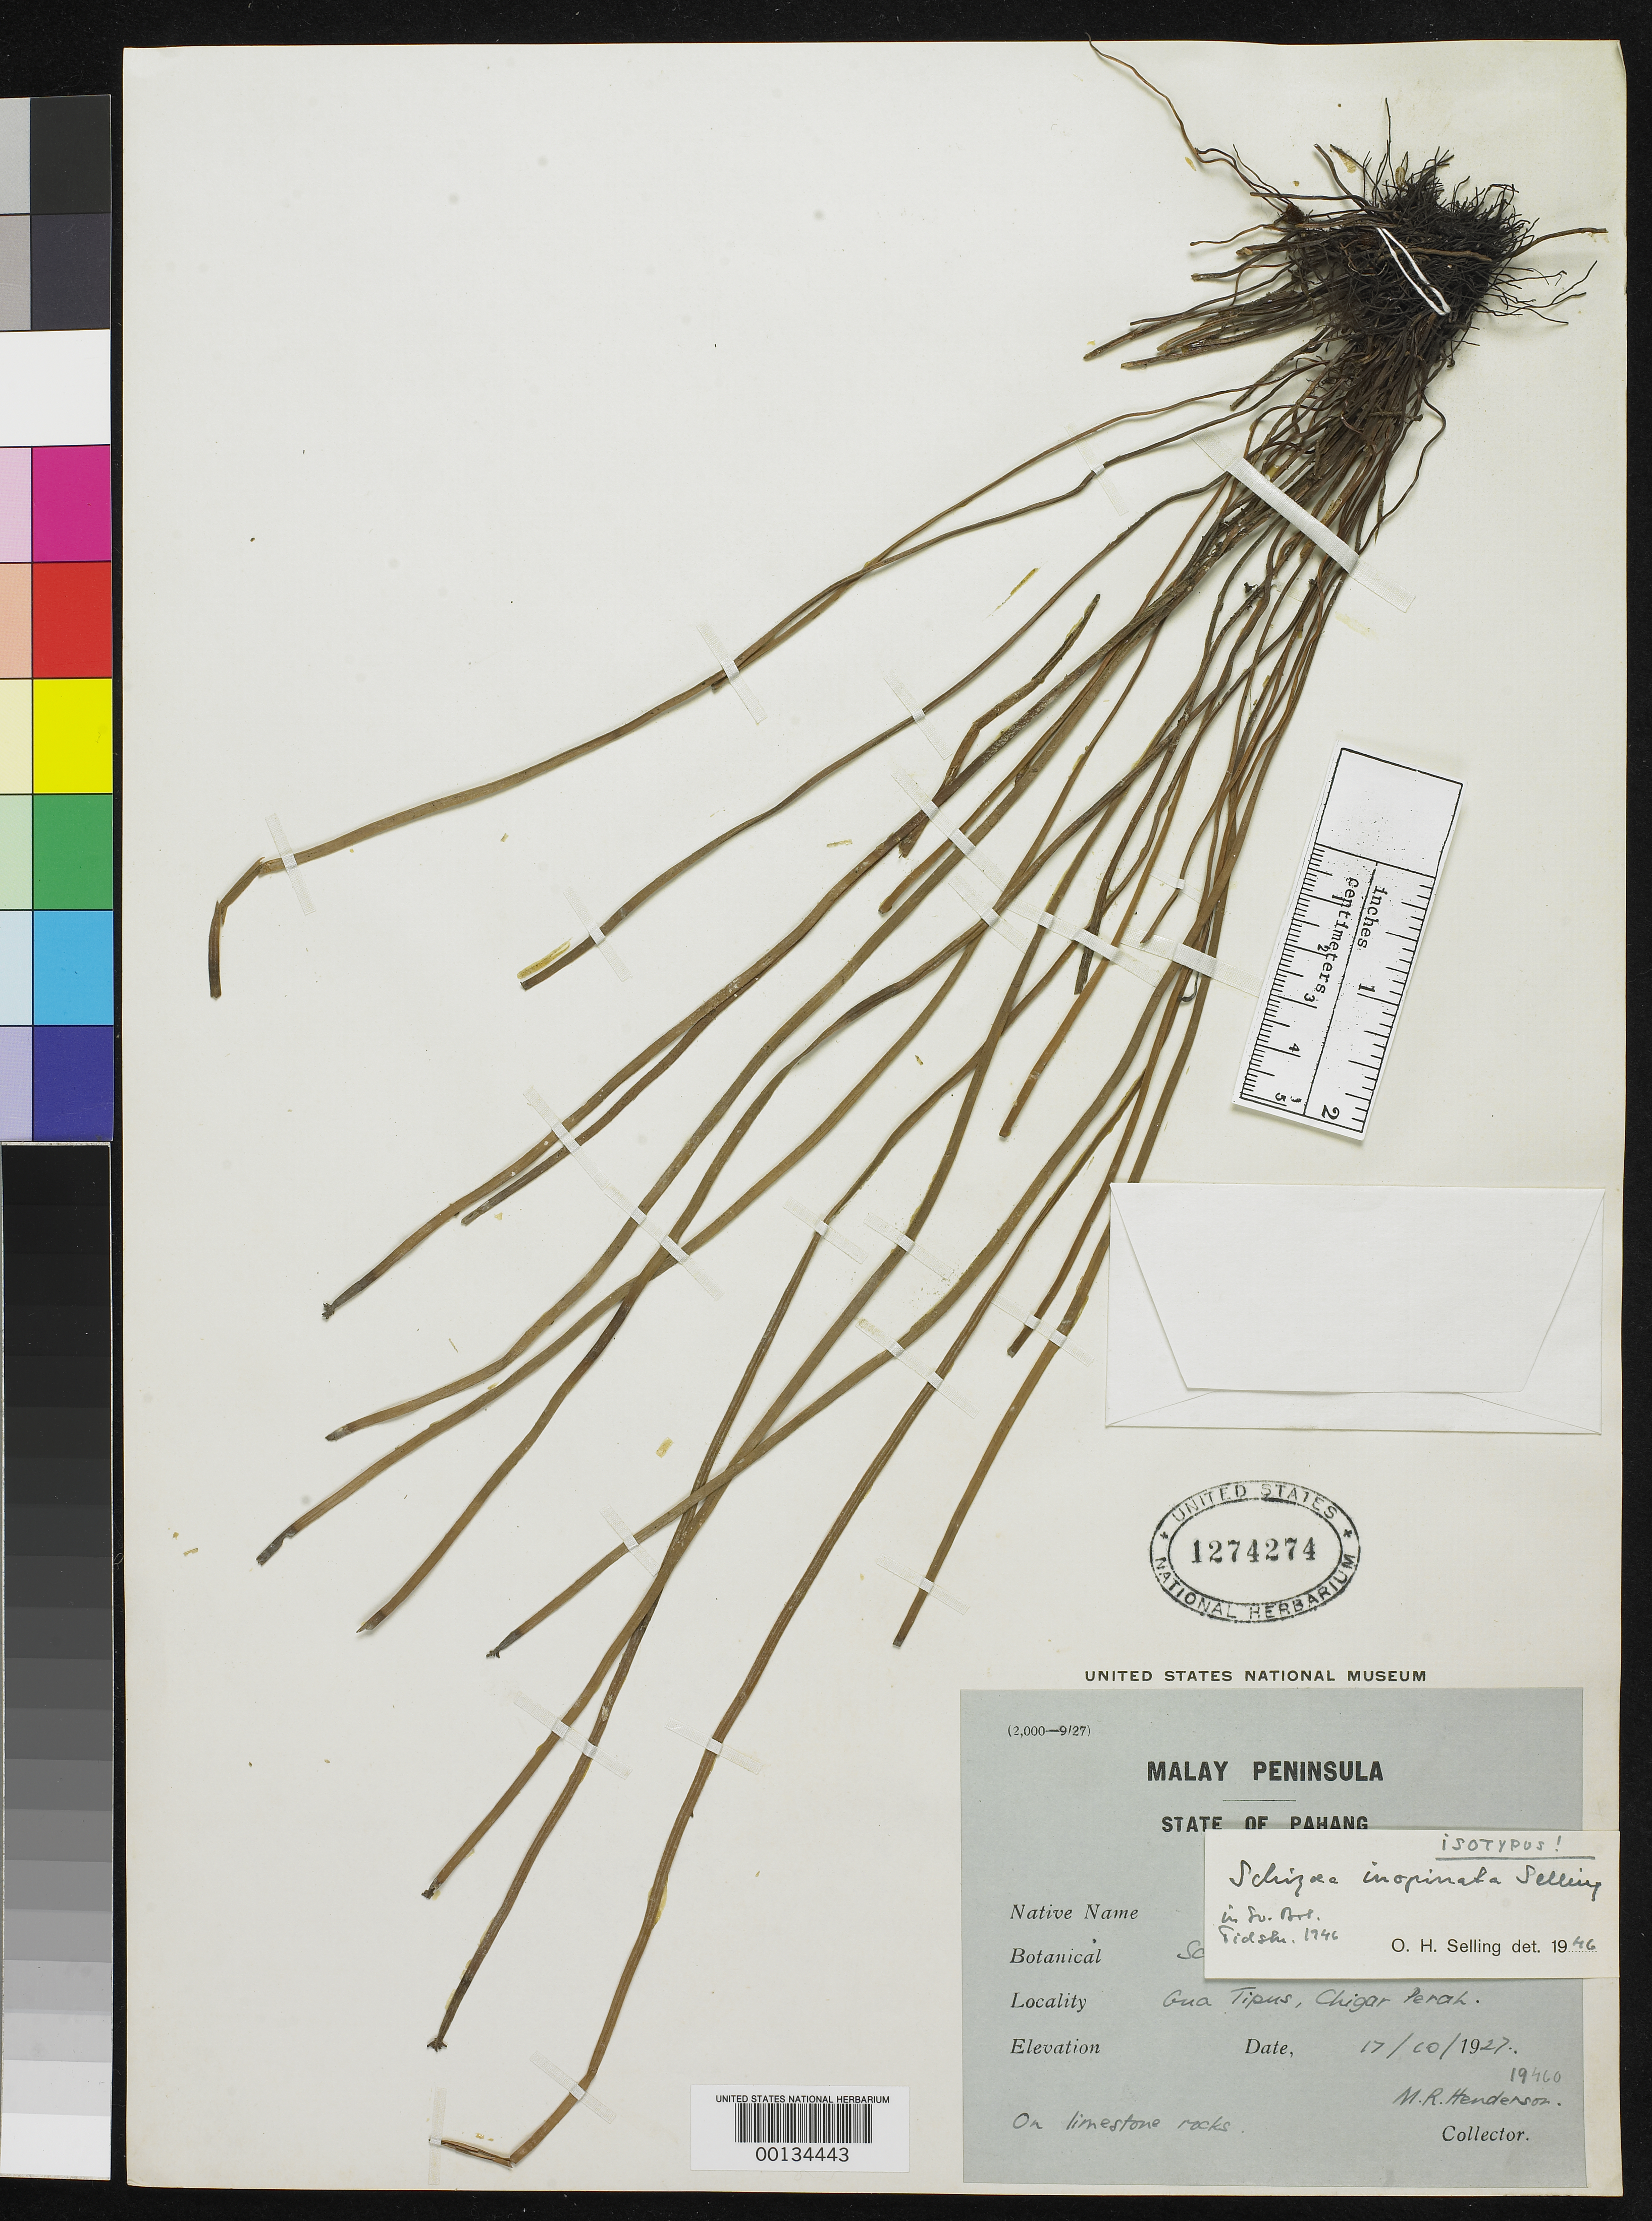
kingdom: Plantae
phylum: Tracheophyta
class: Polypodiopsida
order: Schizaeales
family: Schizaeaceae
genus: Schizaea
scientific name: Schizaea inopinata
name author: Selling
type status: Isotype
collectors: M. Henderson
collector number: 19460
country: Malaysia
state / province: Pahang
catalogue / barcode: US 1274274